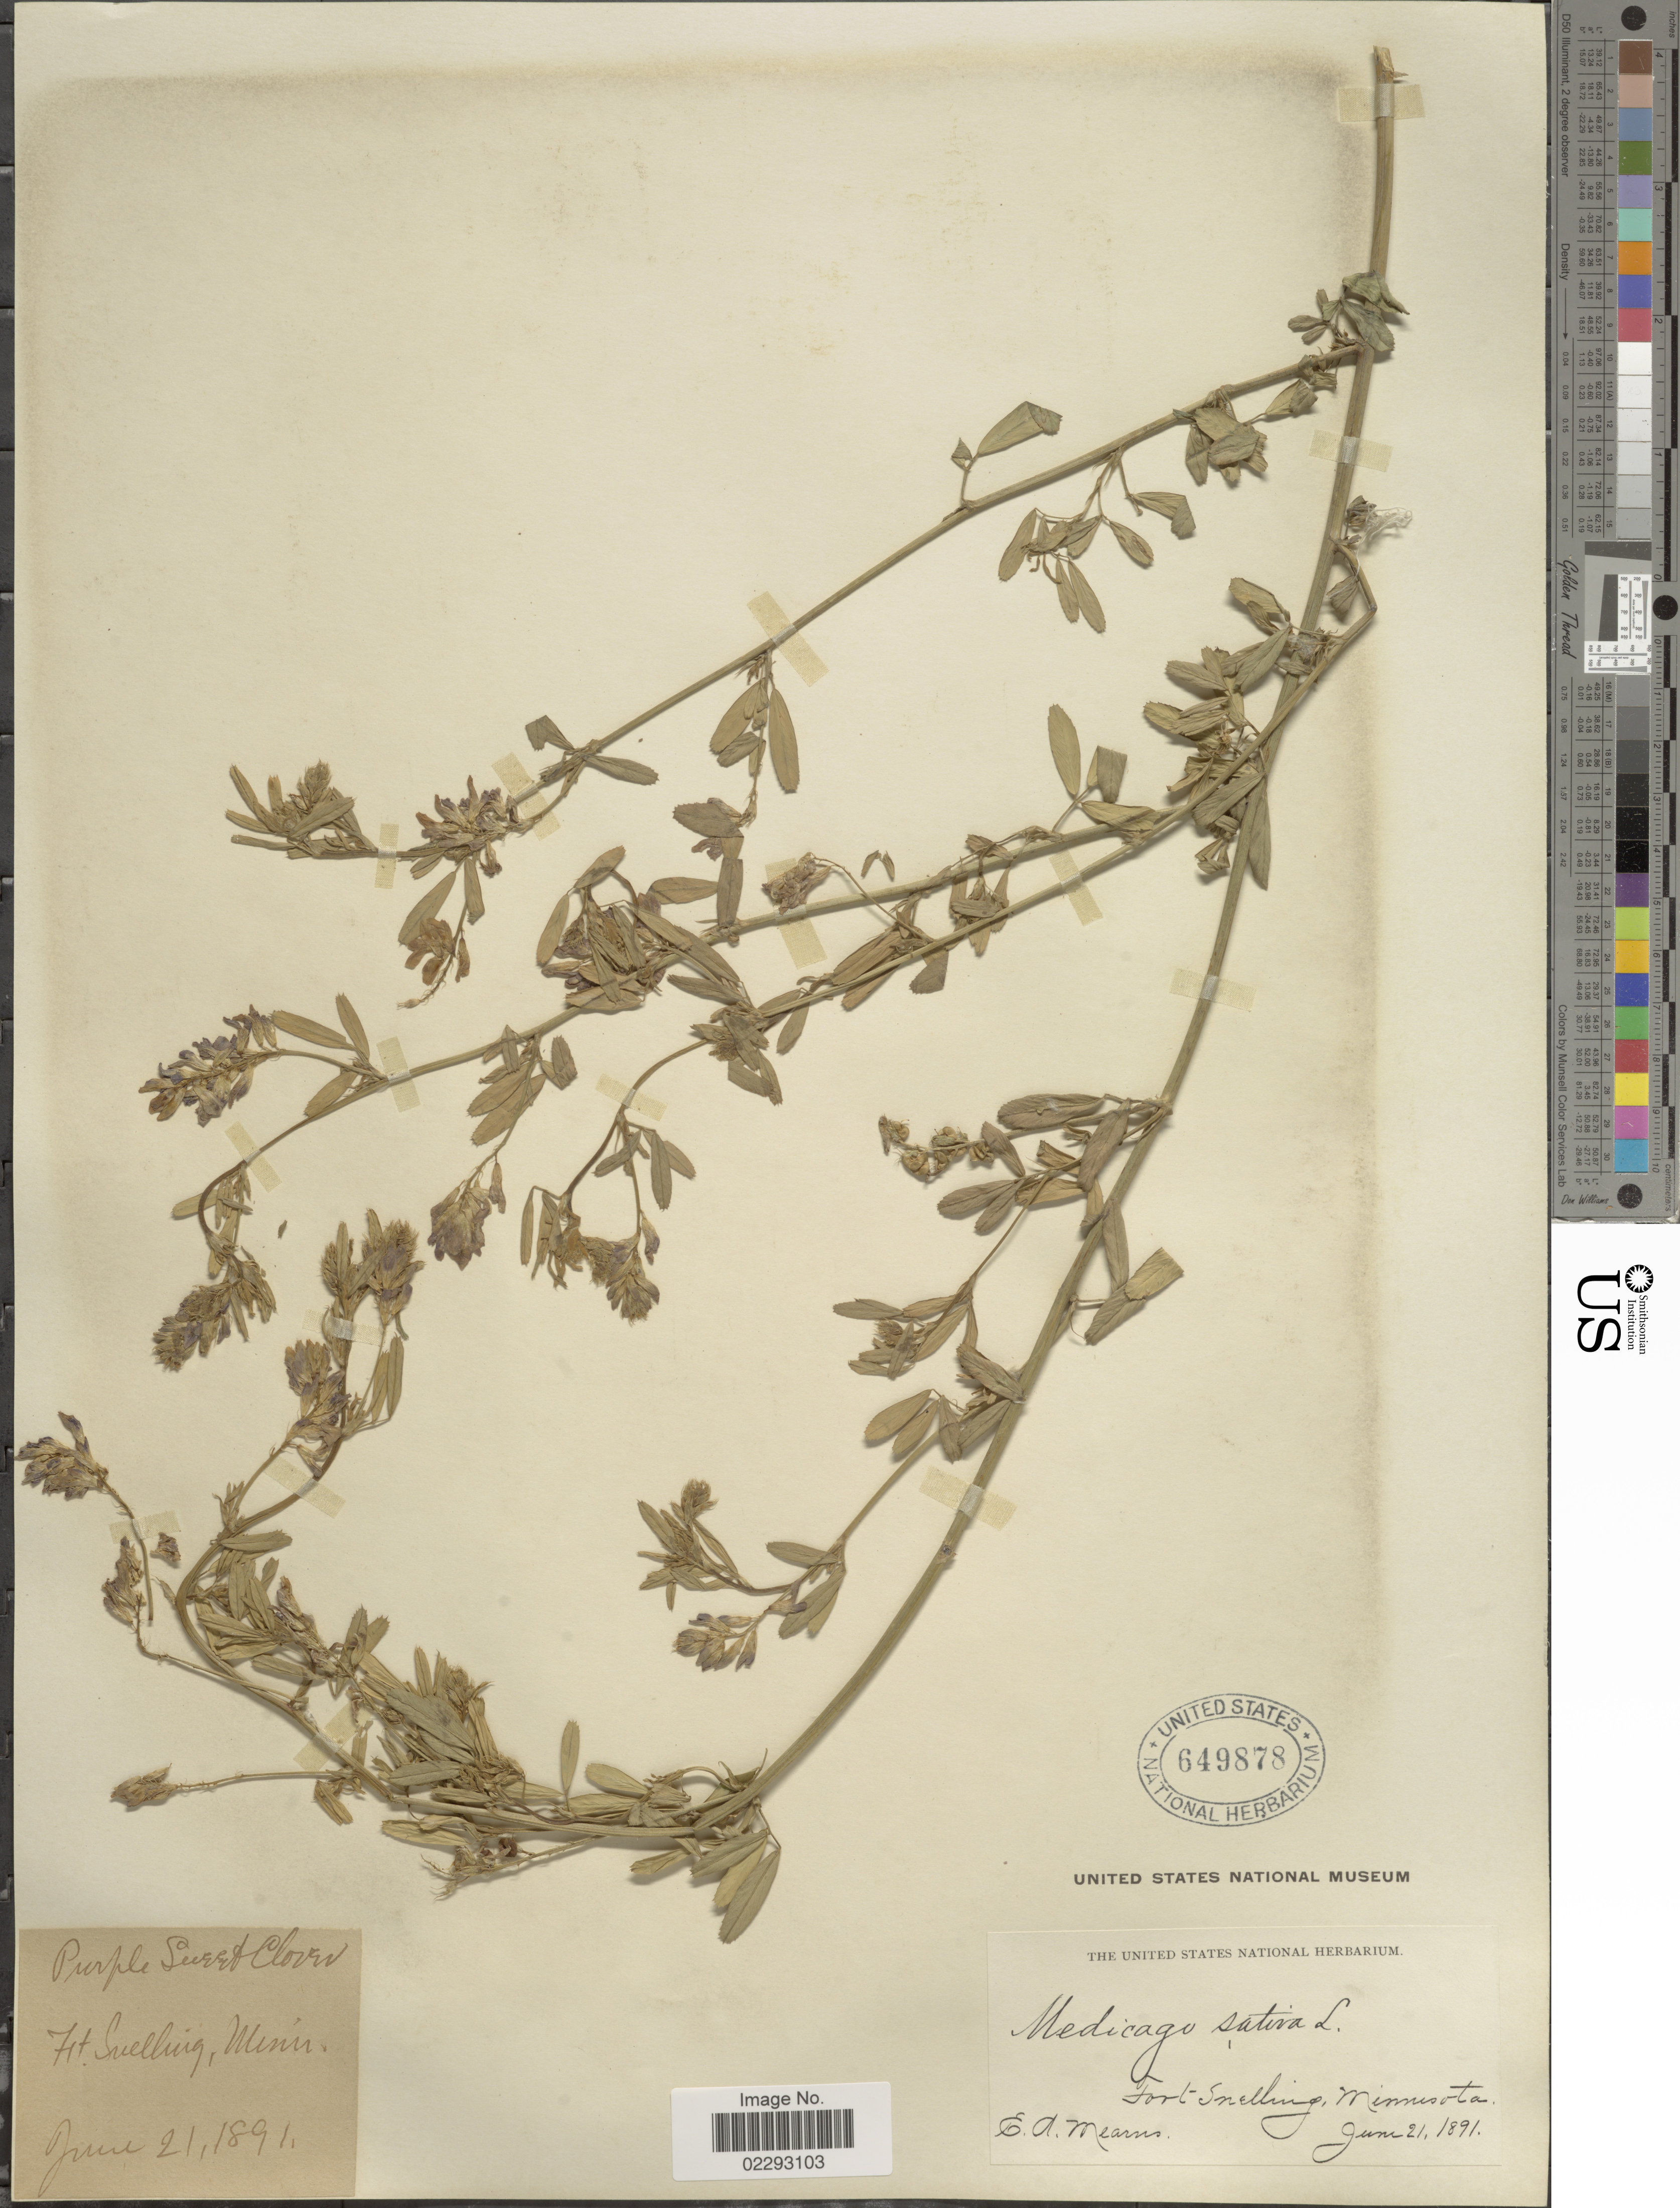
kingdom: Plantae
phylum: Tracheophyta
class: Magnoliopsida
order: Fabales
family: Fabaceae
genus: Medicago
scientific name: Medicago sativa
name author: L.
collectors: E. Means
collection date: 1891-06-21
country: United States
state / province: Minnesota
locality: Fort Snelling, Minnesota.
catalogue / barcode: US 649878